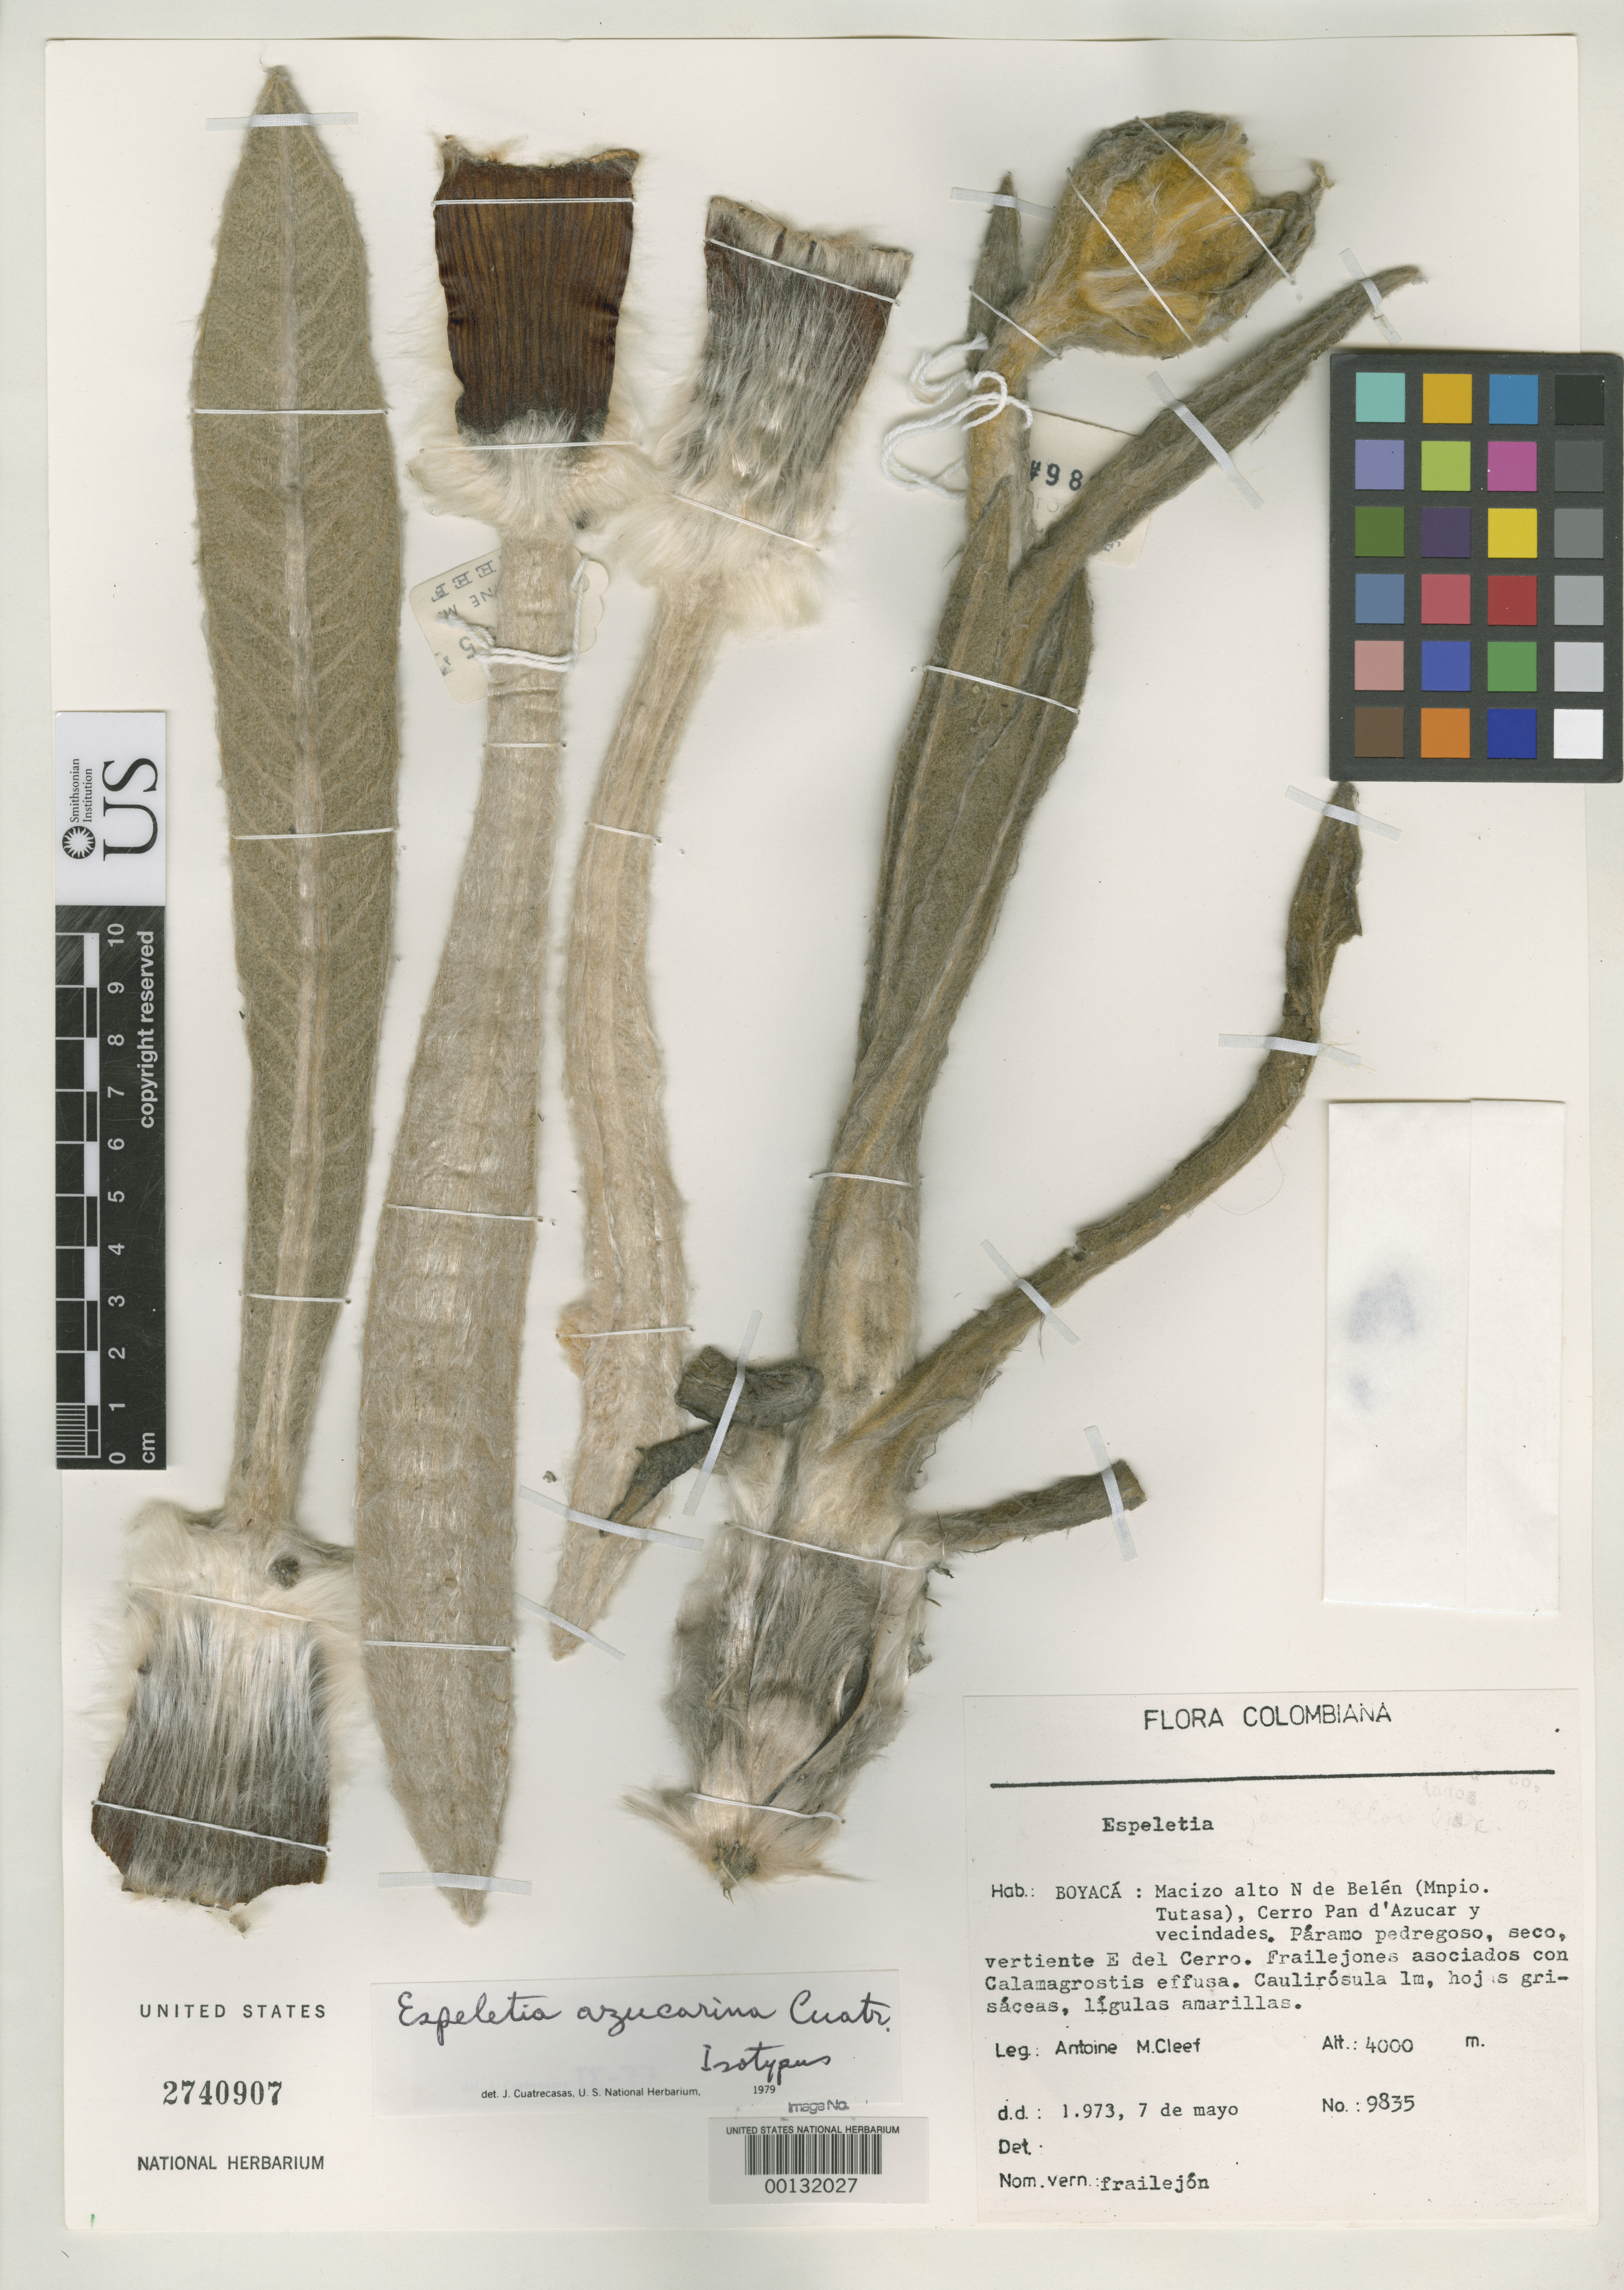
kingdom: Plantae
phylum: Tracheophyta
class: Magnoliopsida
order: Asterales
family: Asteraceae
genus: Espeletia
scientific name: Espeletia azucarina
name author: Cuatrec.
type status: Isotype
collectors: A. M. Cleef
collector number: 9835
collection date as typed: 07 May 1973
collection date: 1973-05-07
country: Colombia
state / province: Boyacá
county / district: Tutasa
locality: Macizo Alto N de Belem, Cerro Pan de Azucar y Vecindades. [Massive hill N of Belem, Cerro Pan de Azucar and vicinity.]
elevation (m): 4000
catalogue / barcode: US 2740907